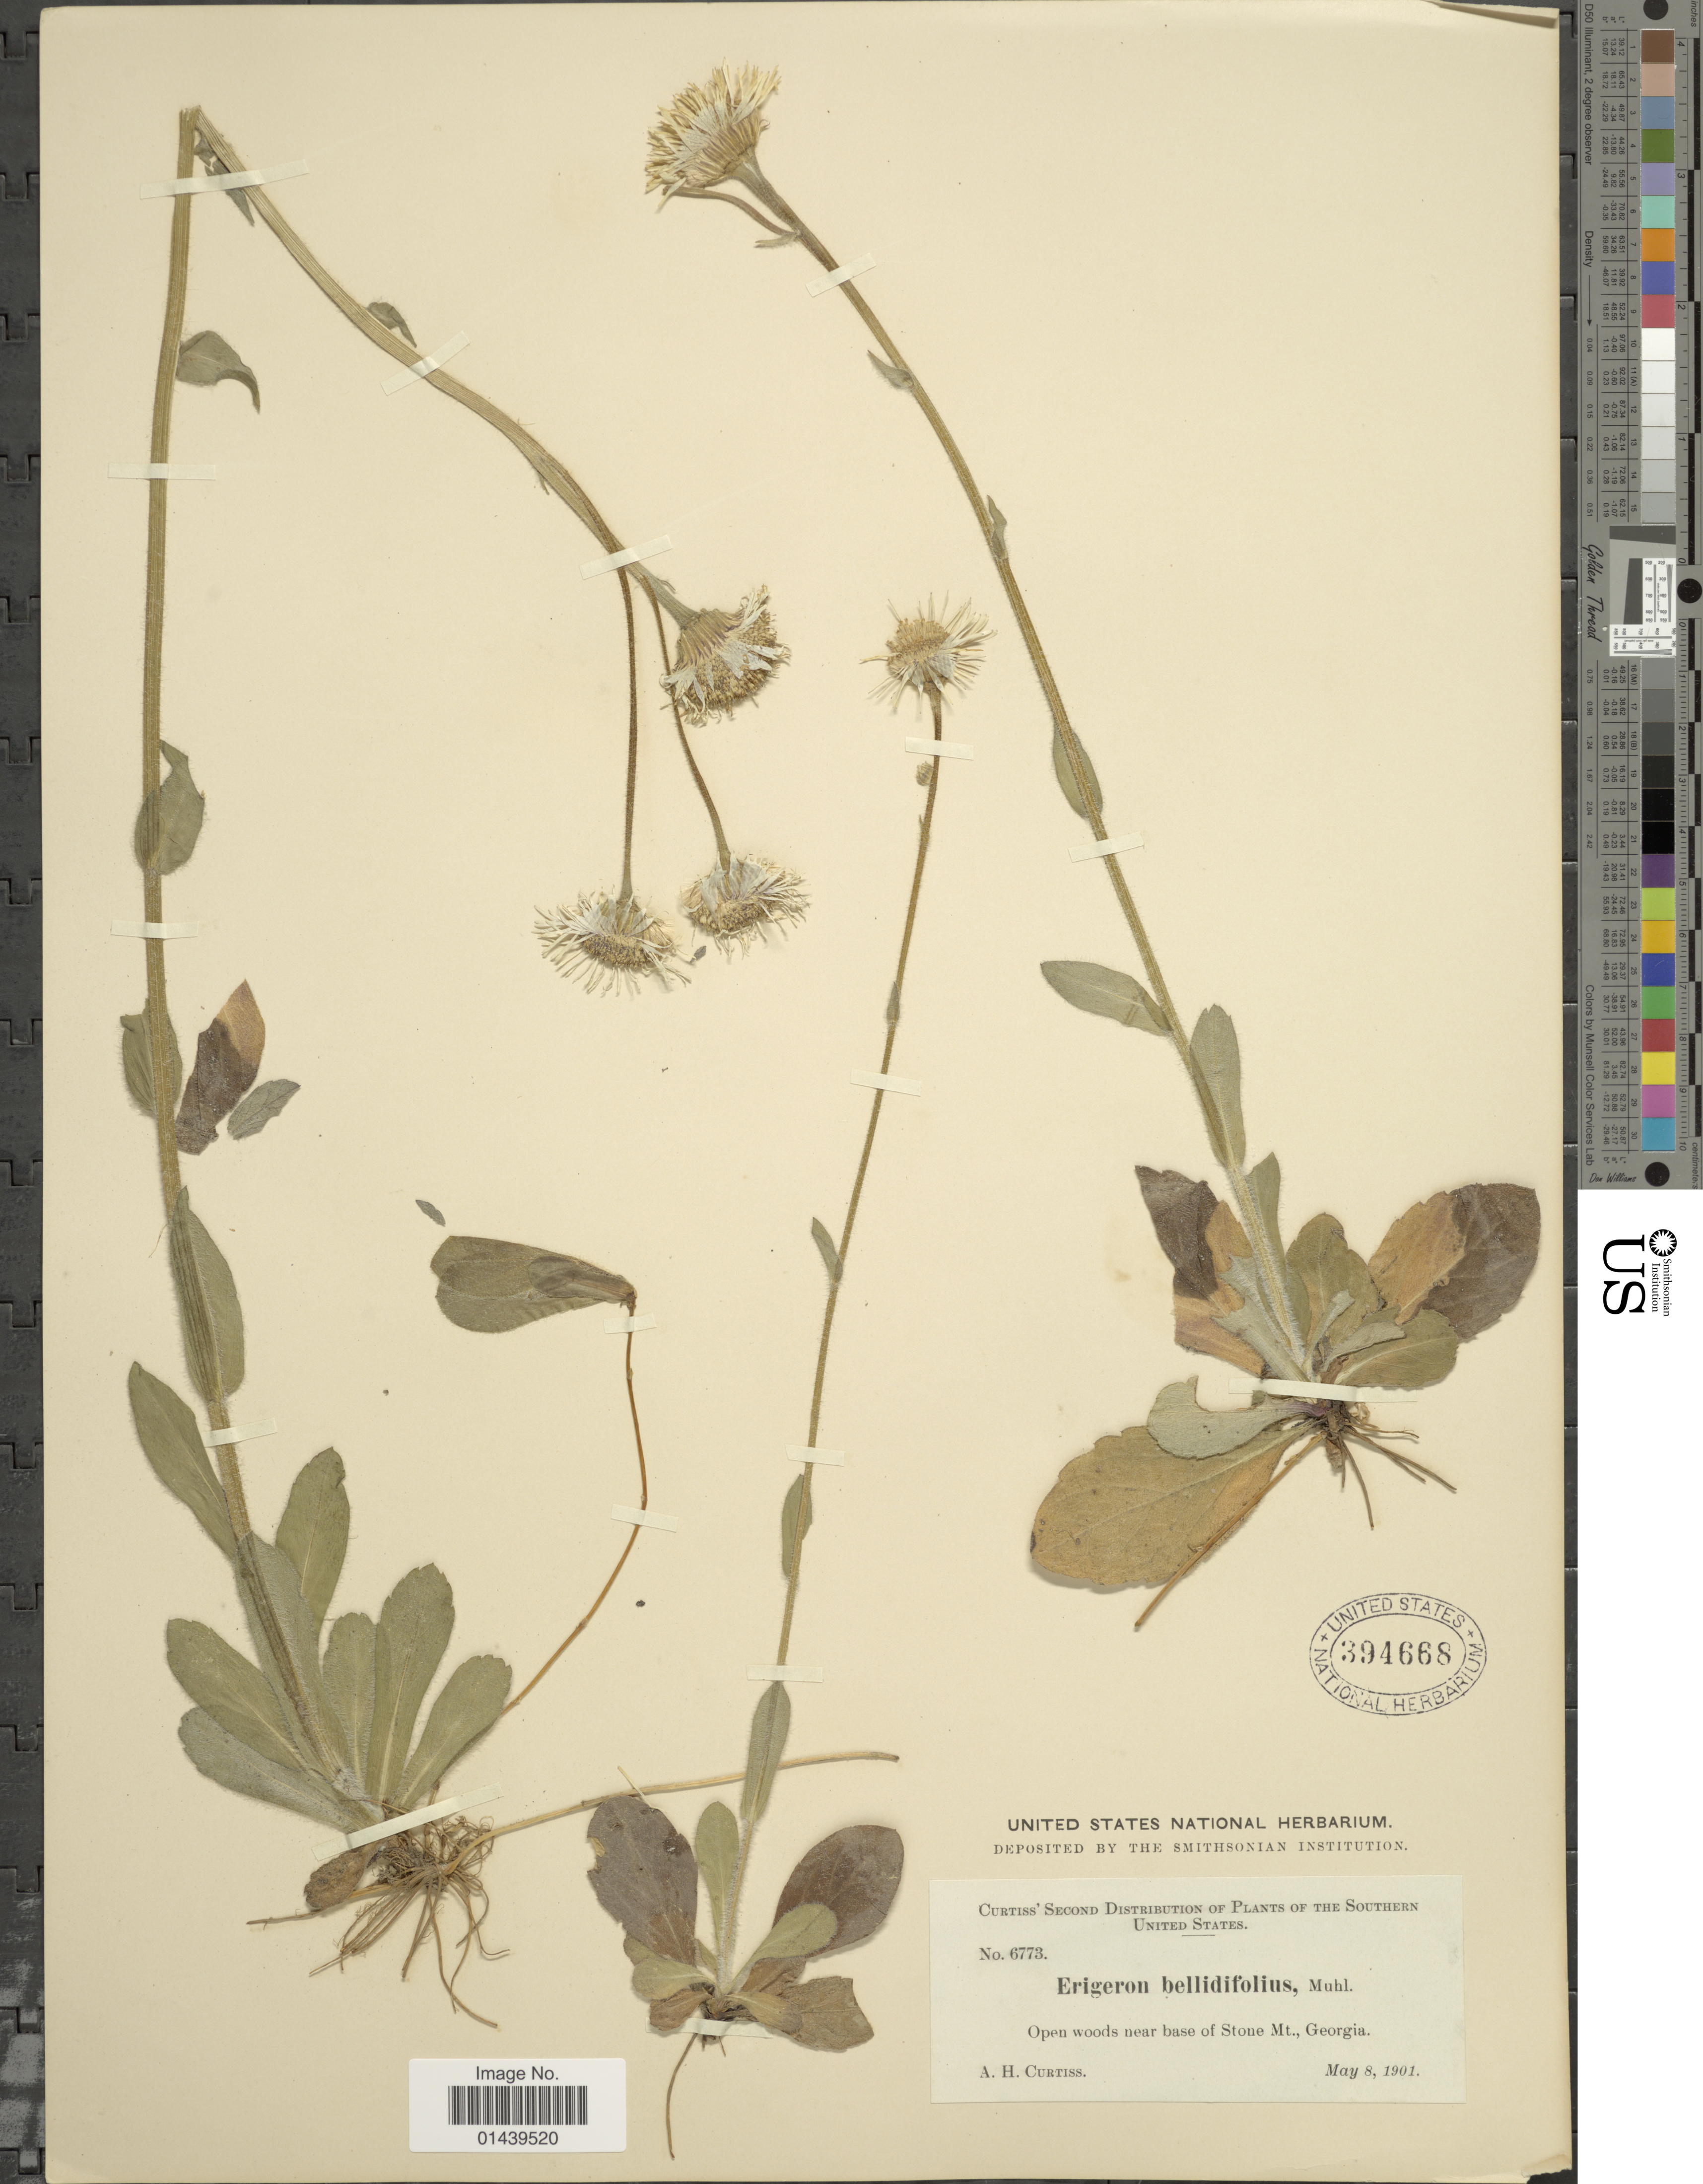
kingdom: Plantae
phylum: Tracheophyta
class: Magnoliopsida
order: Asterales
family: Asteraceae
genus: Erigeron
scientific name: Erigeron pulchellus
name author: Michx.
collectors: A. H. Curtiss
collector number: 6773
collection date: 1901-05-08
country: United States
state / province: Georgia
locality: Near base of Stone Mt.. Southern United States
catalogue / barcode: US 394668